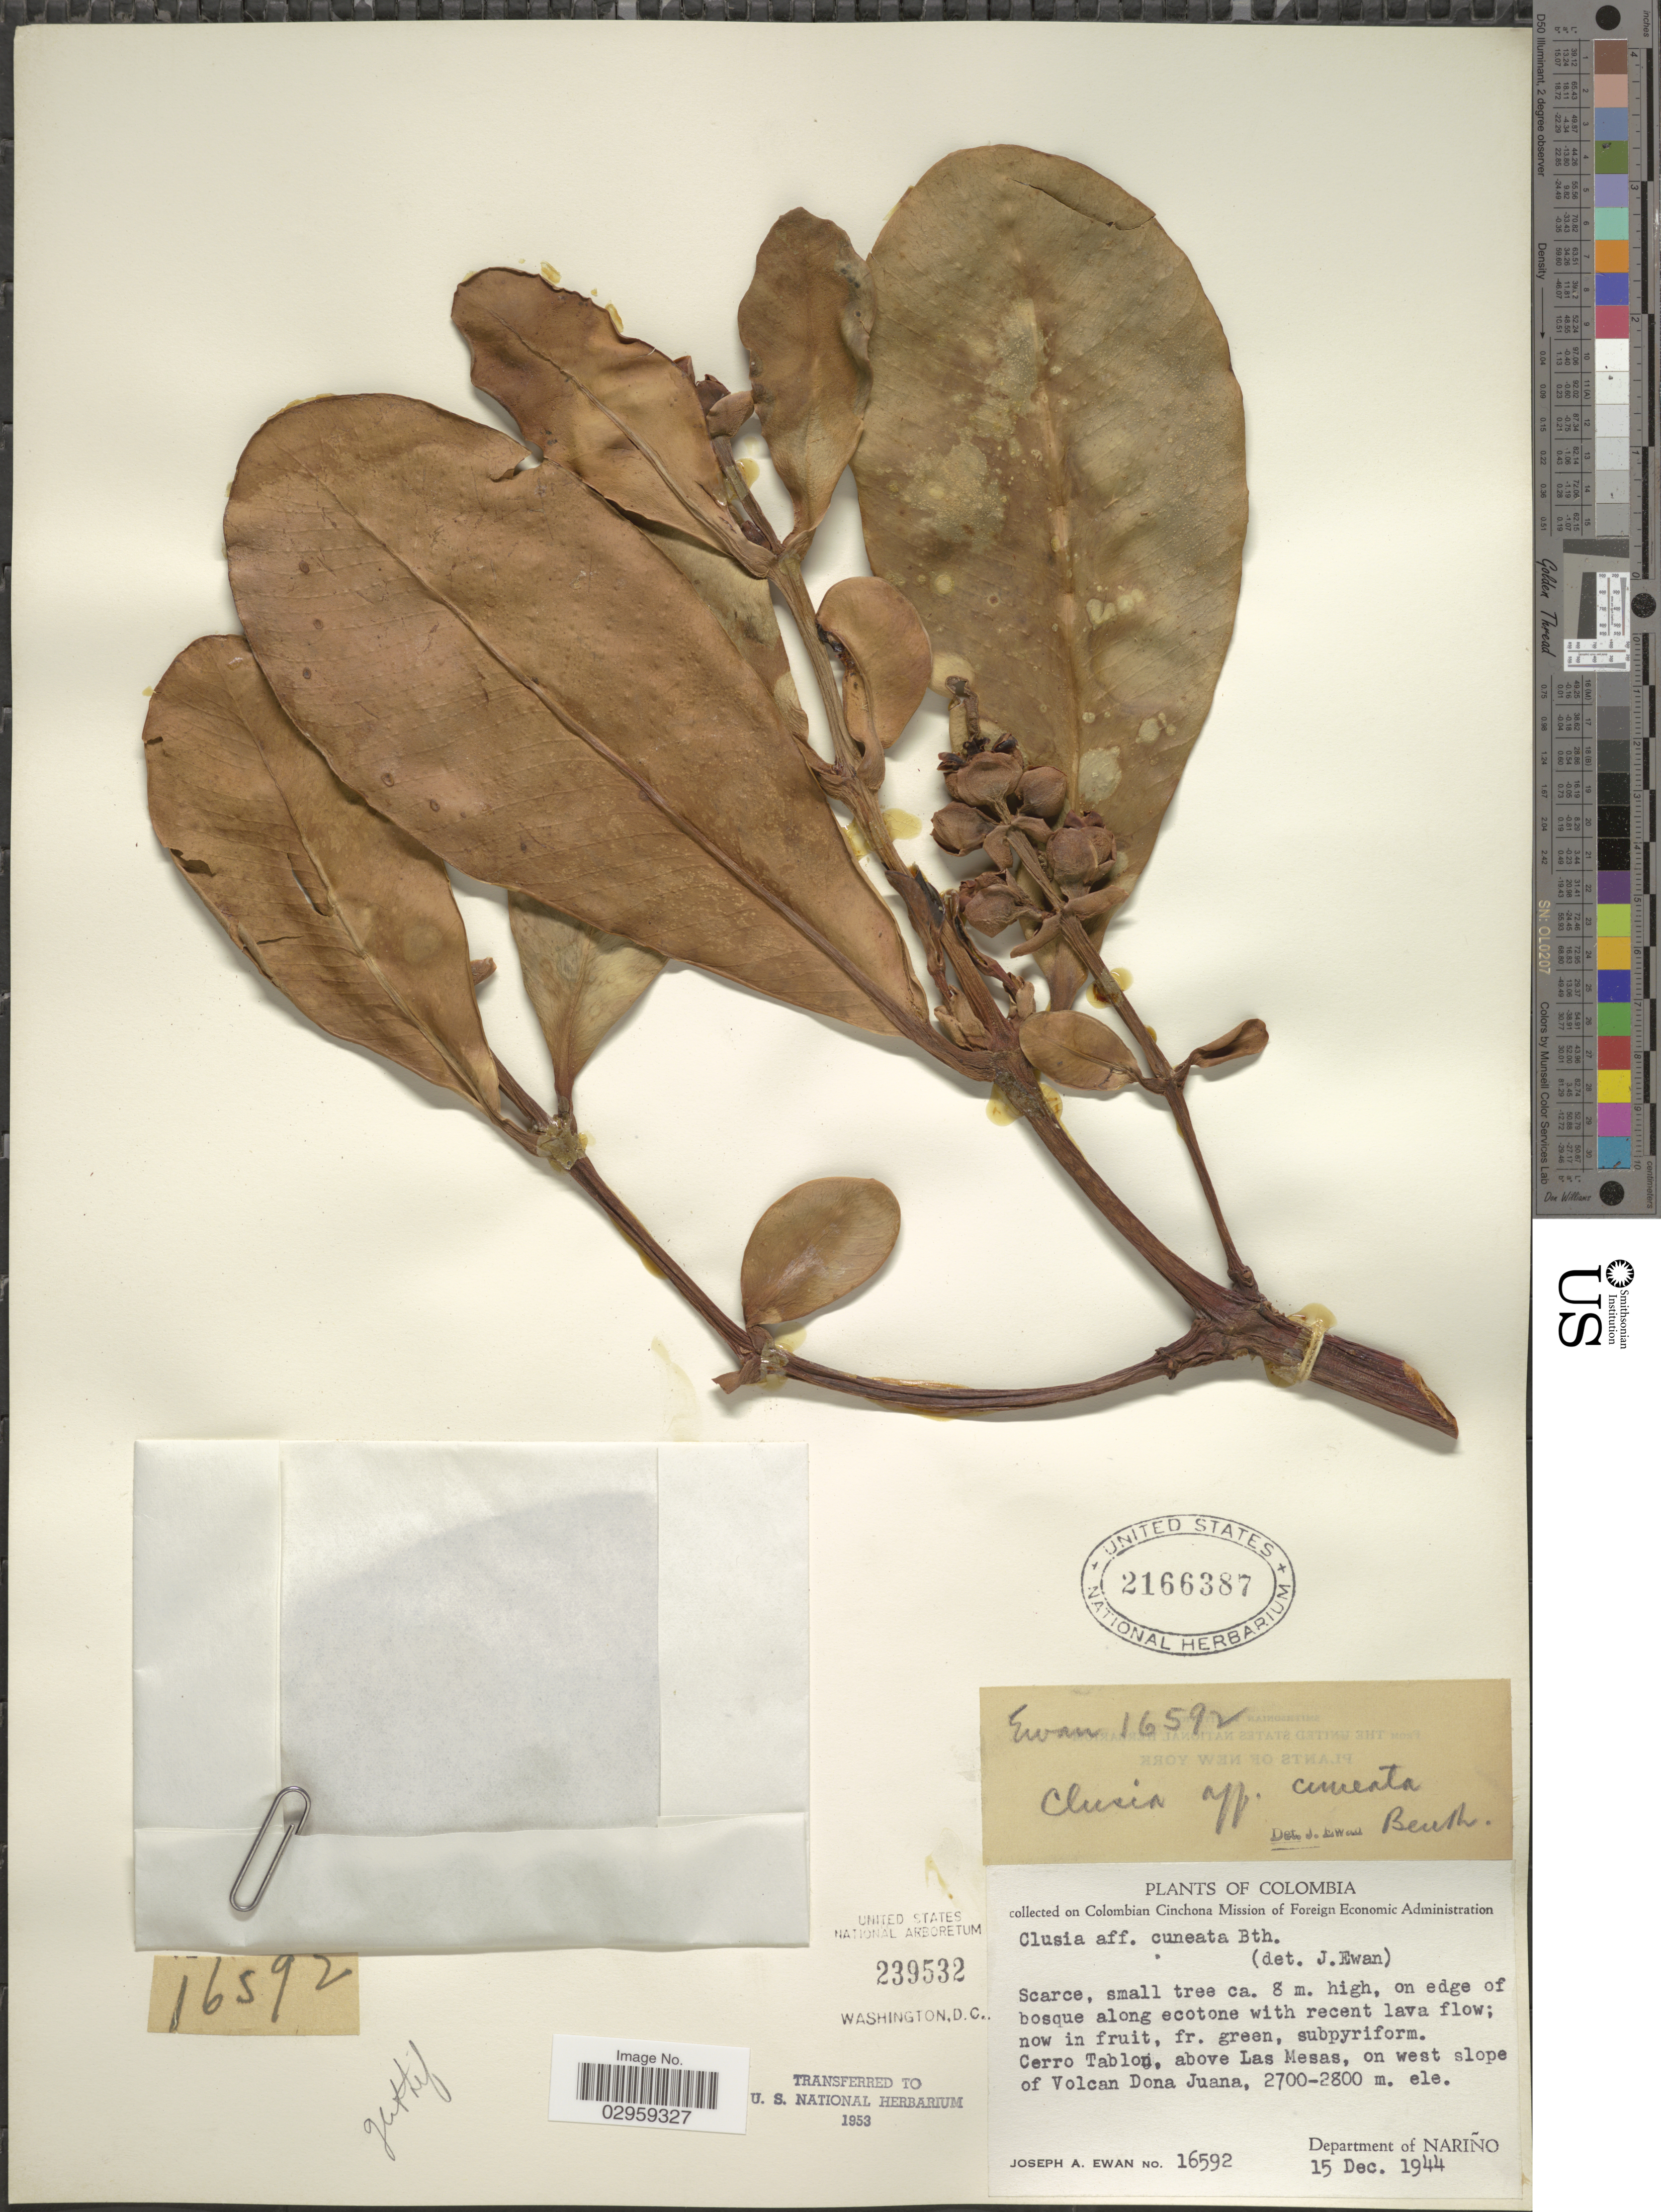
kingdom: Plantae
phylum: Tracheophyta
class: Magnoliopsida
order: Malpighiales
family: Clusiaceae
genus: Clusia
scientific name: Clusia cuneata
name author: Benth.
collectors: J. A. Ewan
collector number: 16592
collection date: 1944-12-15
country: Colombia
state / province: Nariño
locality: Cerro Tablon, above Las Mesas, on west slope of Volcan Dona Juana. Department of Nariño.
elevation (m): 2700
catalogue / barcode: US 2166387